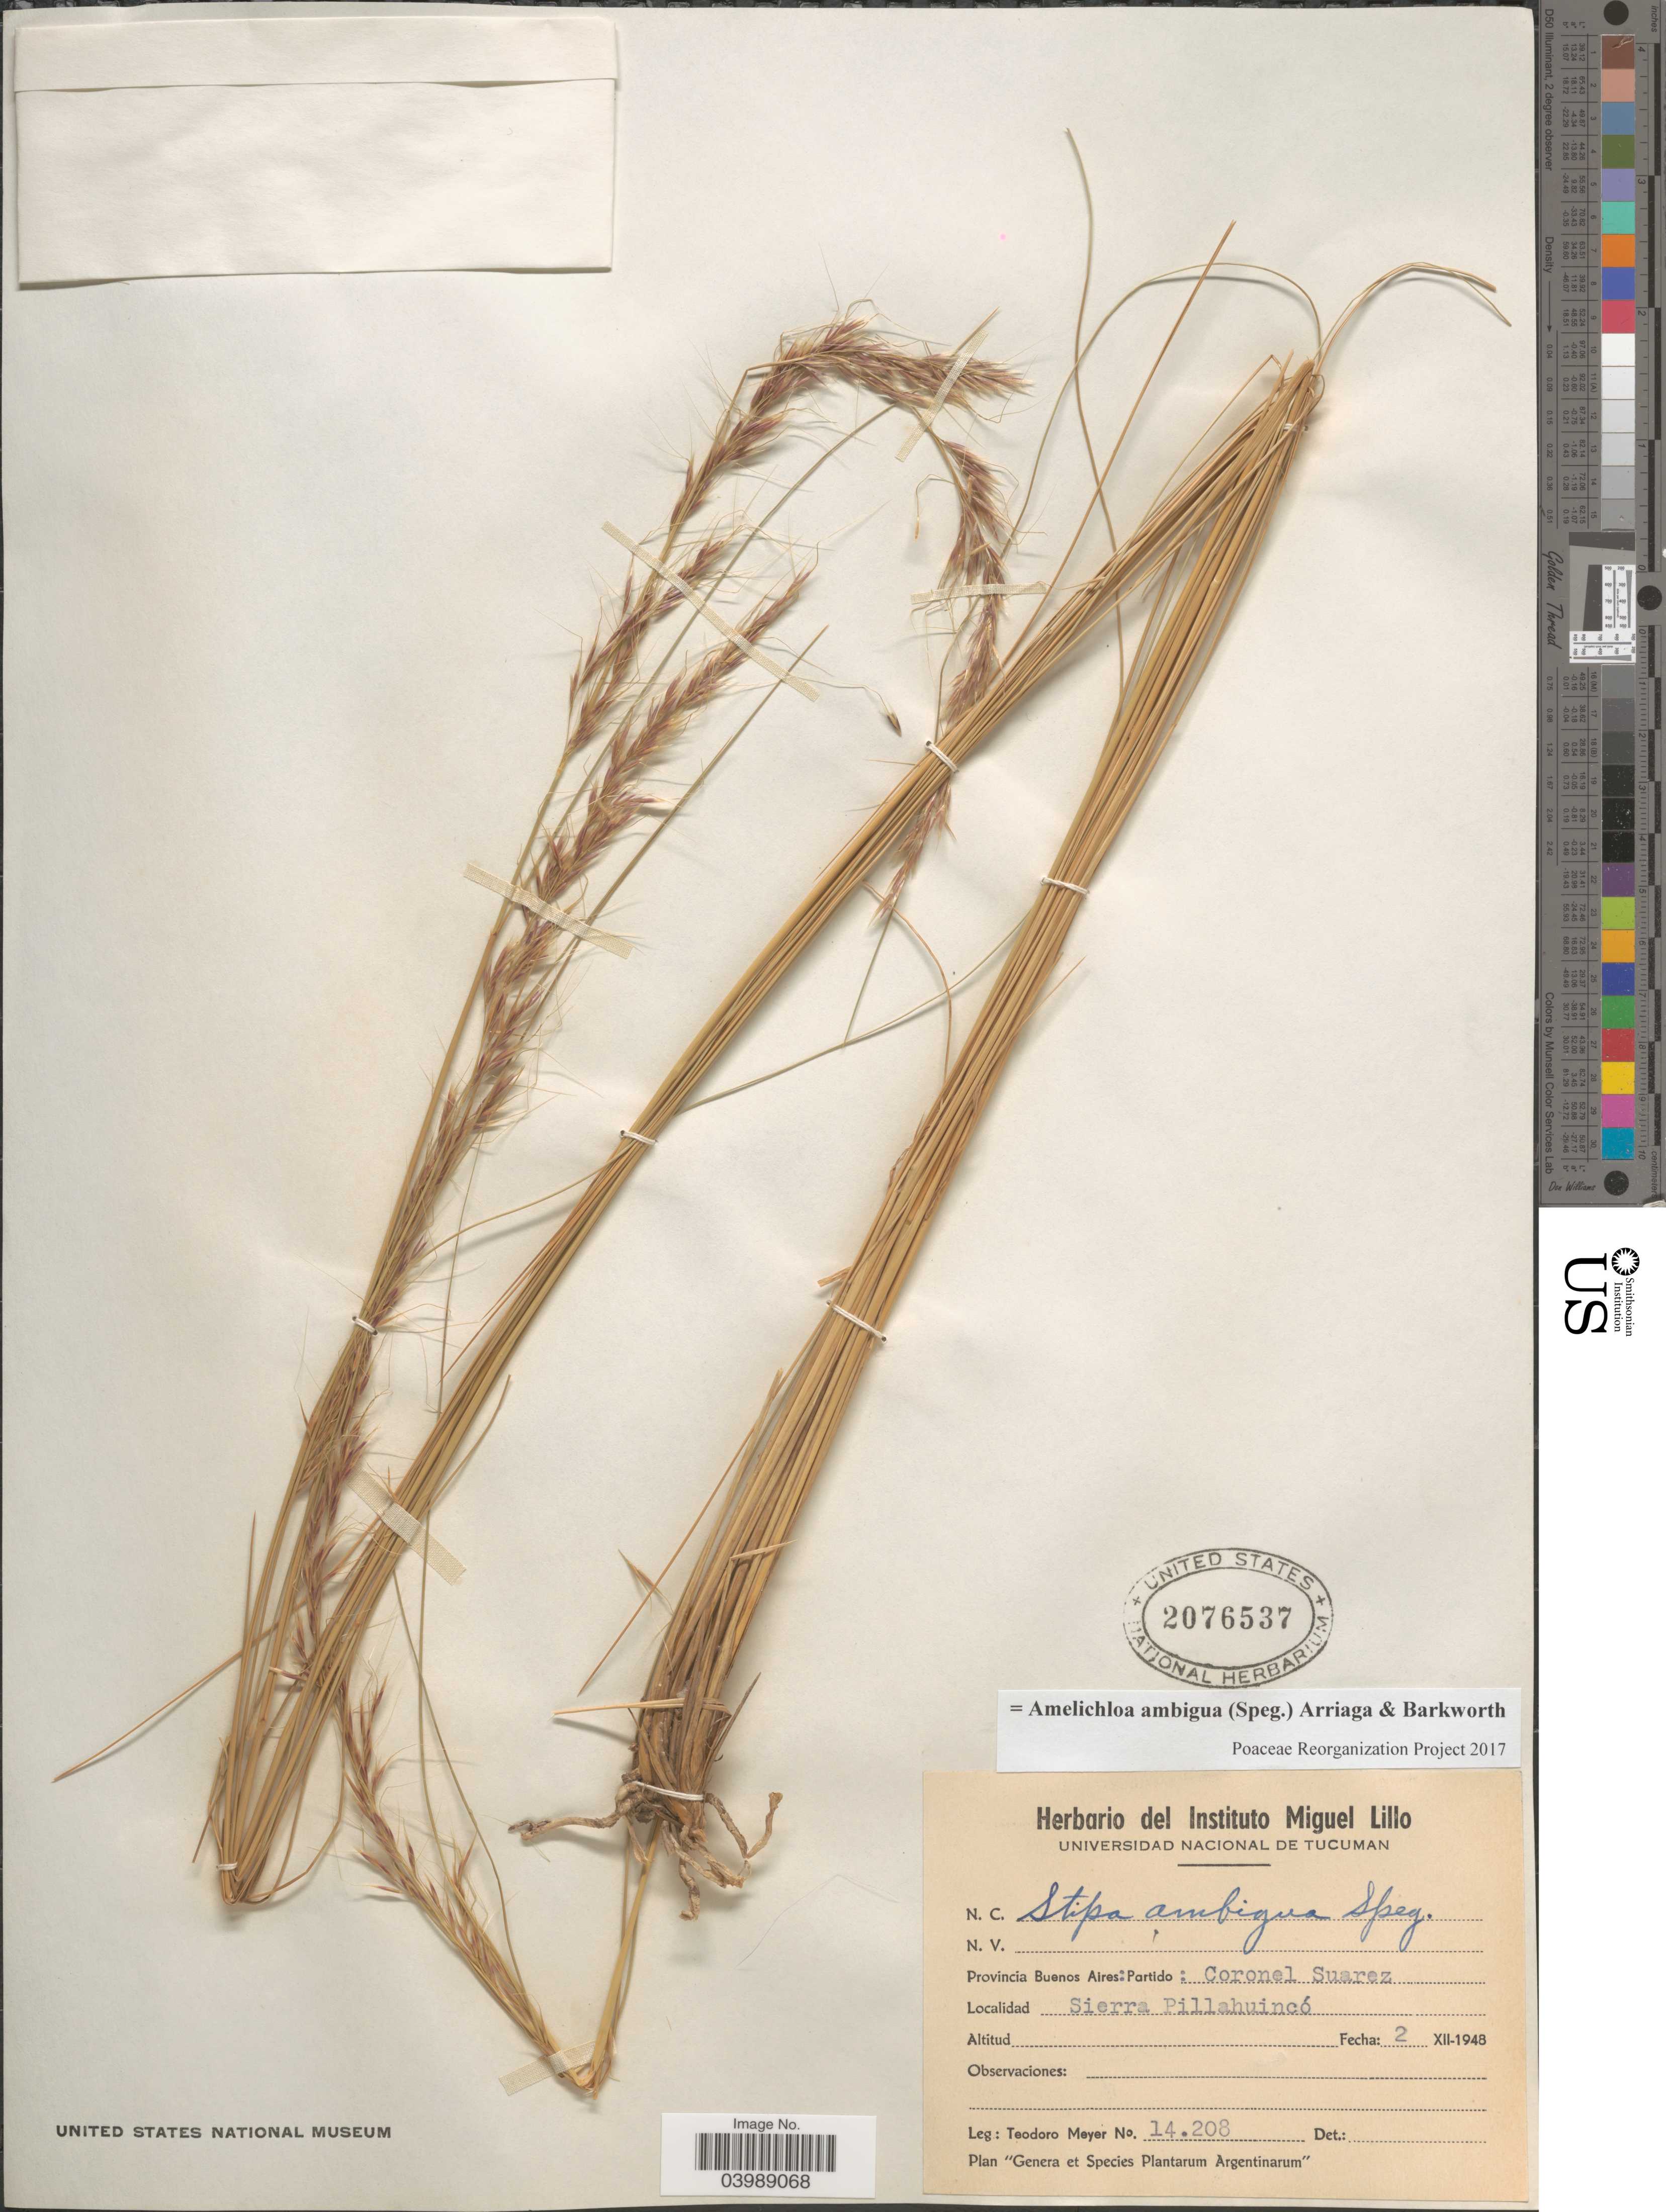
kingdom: Plantae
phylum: Tracheophyta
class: Liliopsida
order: Poales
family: Poaceae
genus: Amelichloa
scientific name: Amelichloa ambigua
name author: (Speg.) Arriaga & Barkworth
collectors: T. Meyer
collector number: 14208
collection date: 1948-12-02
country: Argentina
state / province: Buenos Aires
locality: Partido: Coronel Suarez. Sierra Pillahuincó.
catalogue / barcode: US 2076537